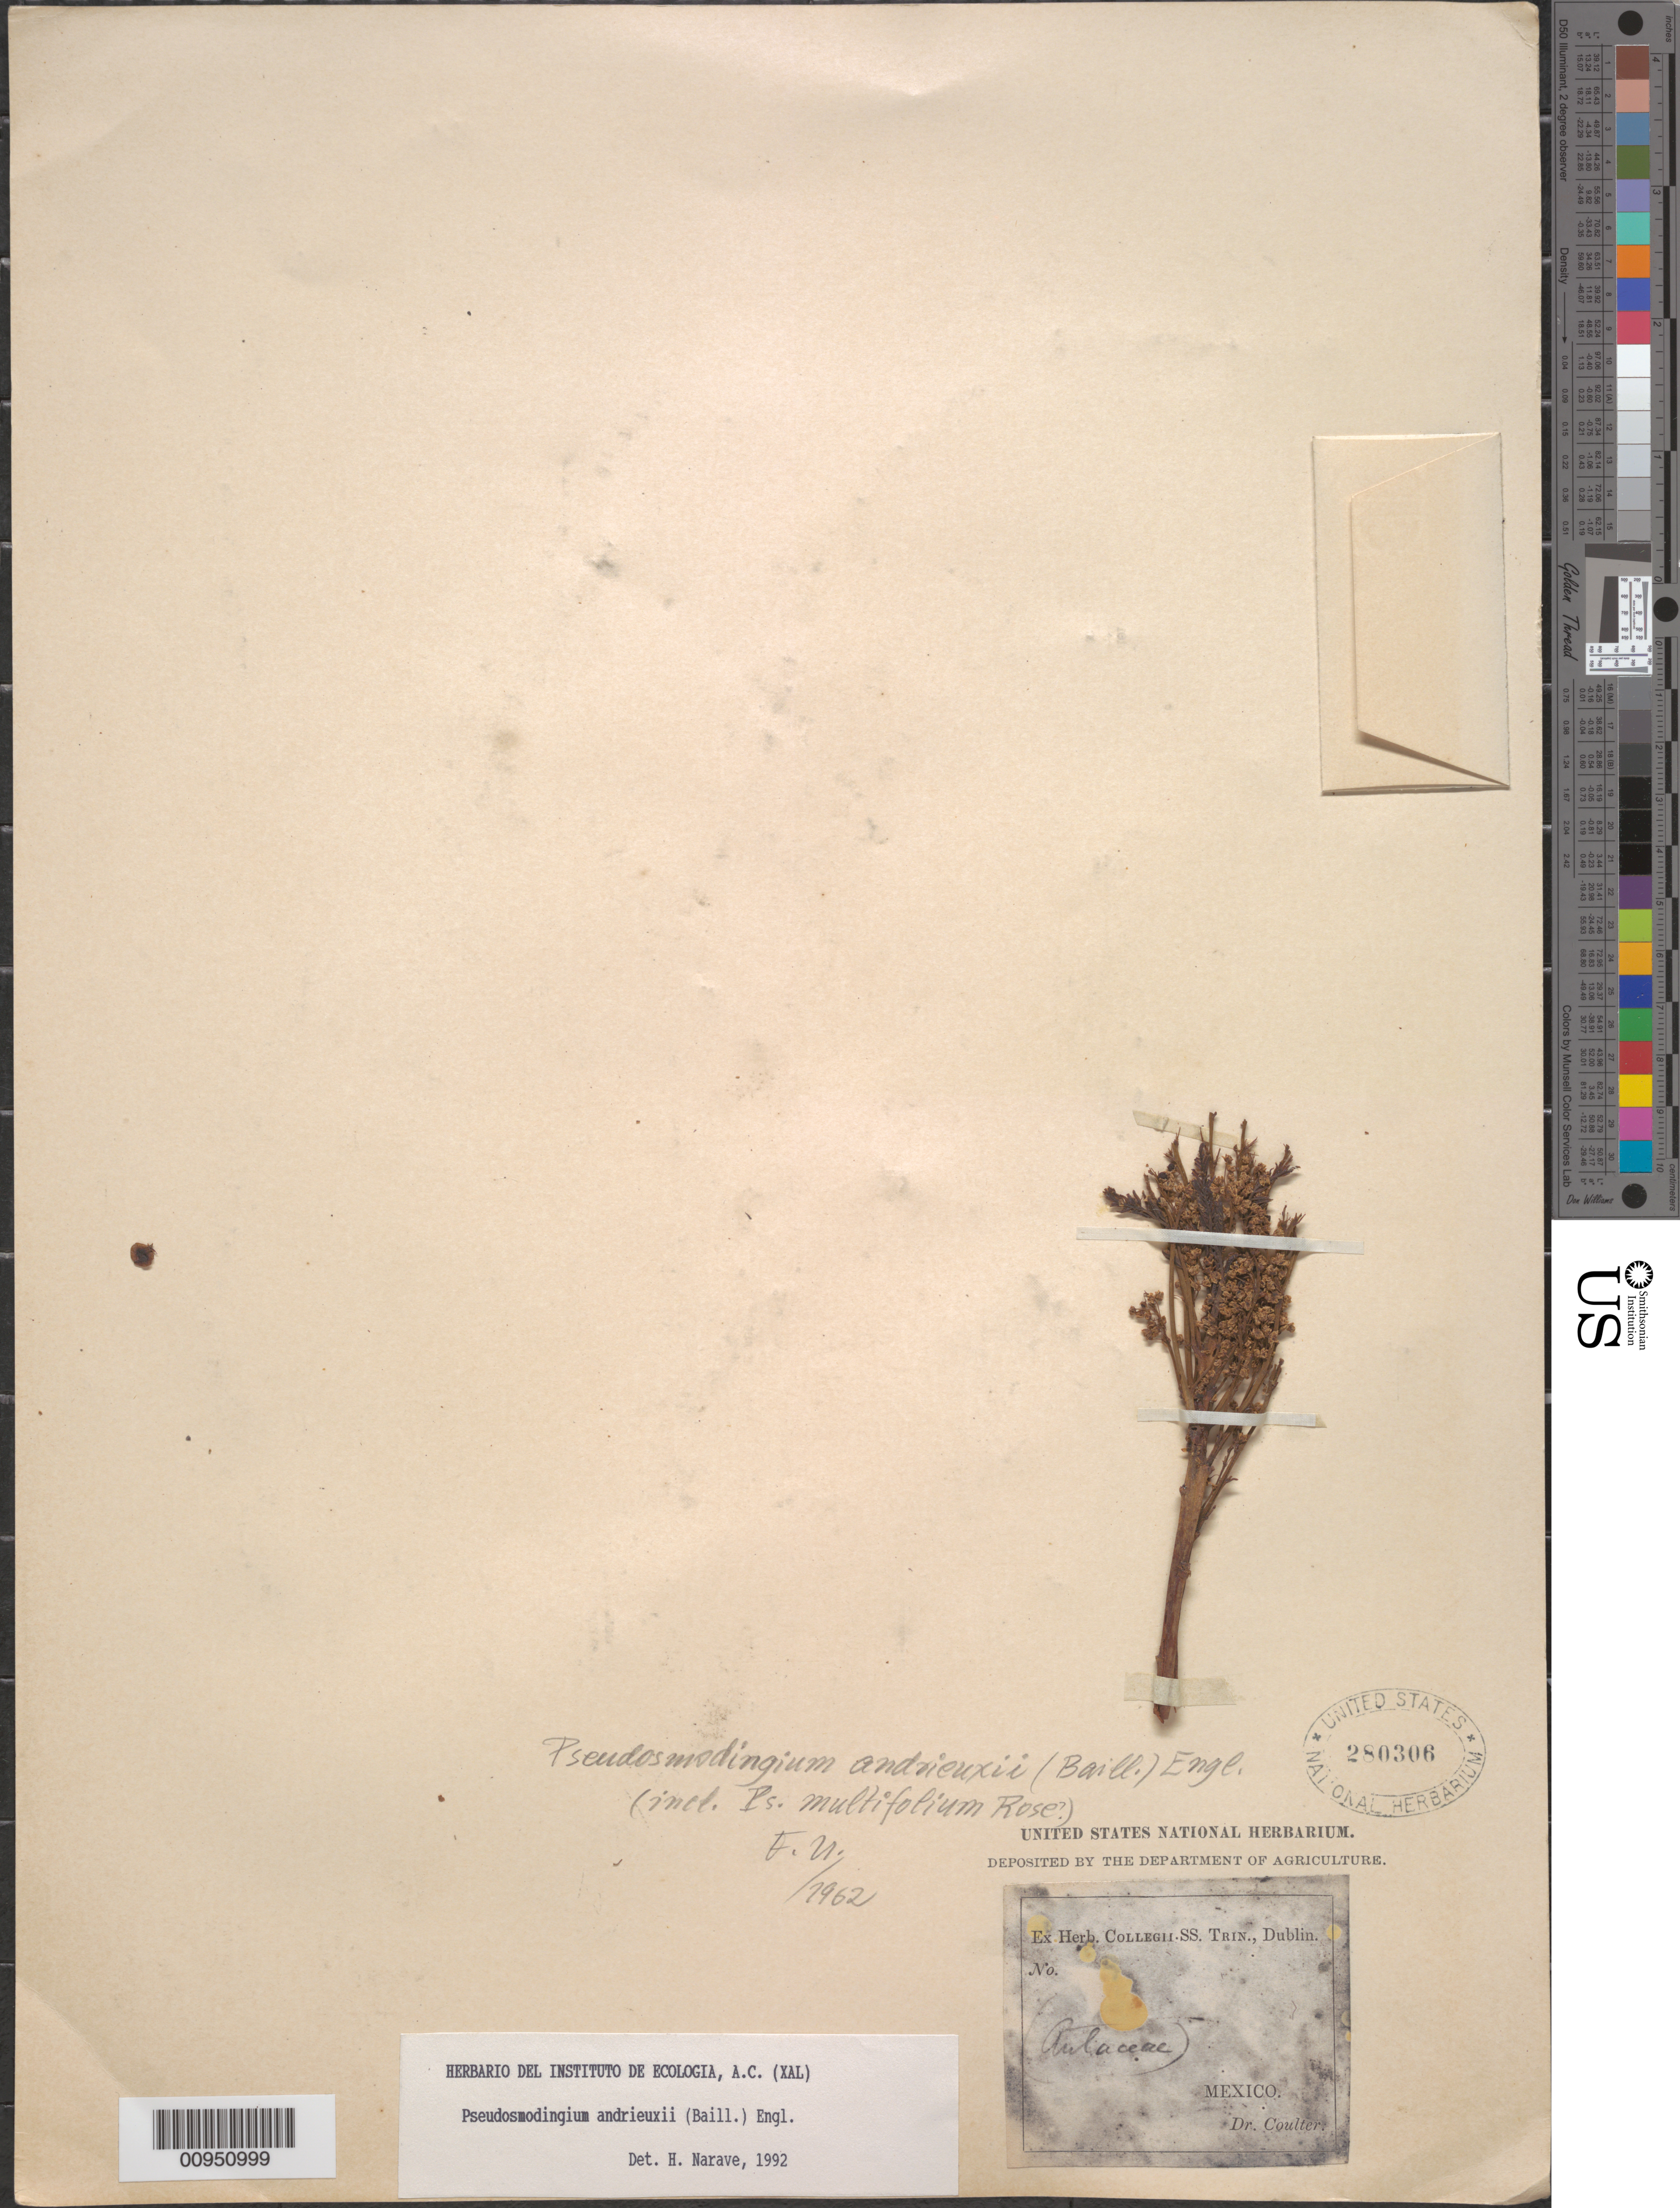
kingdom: Plantae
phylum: Tracheophyta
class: Magnoliopsida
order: Sapindales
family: Anacardiaceae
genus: Pseudosmodingium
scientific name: Pseudosmodingium andrieuxii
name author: (Baill.) Engl.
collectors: T. Coulter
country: Mexico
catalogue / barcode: US 280306